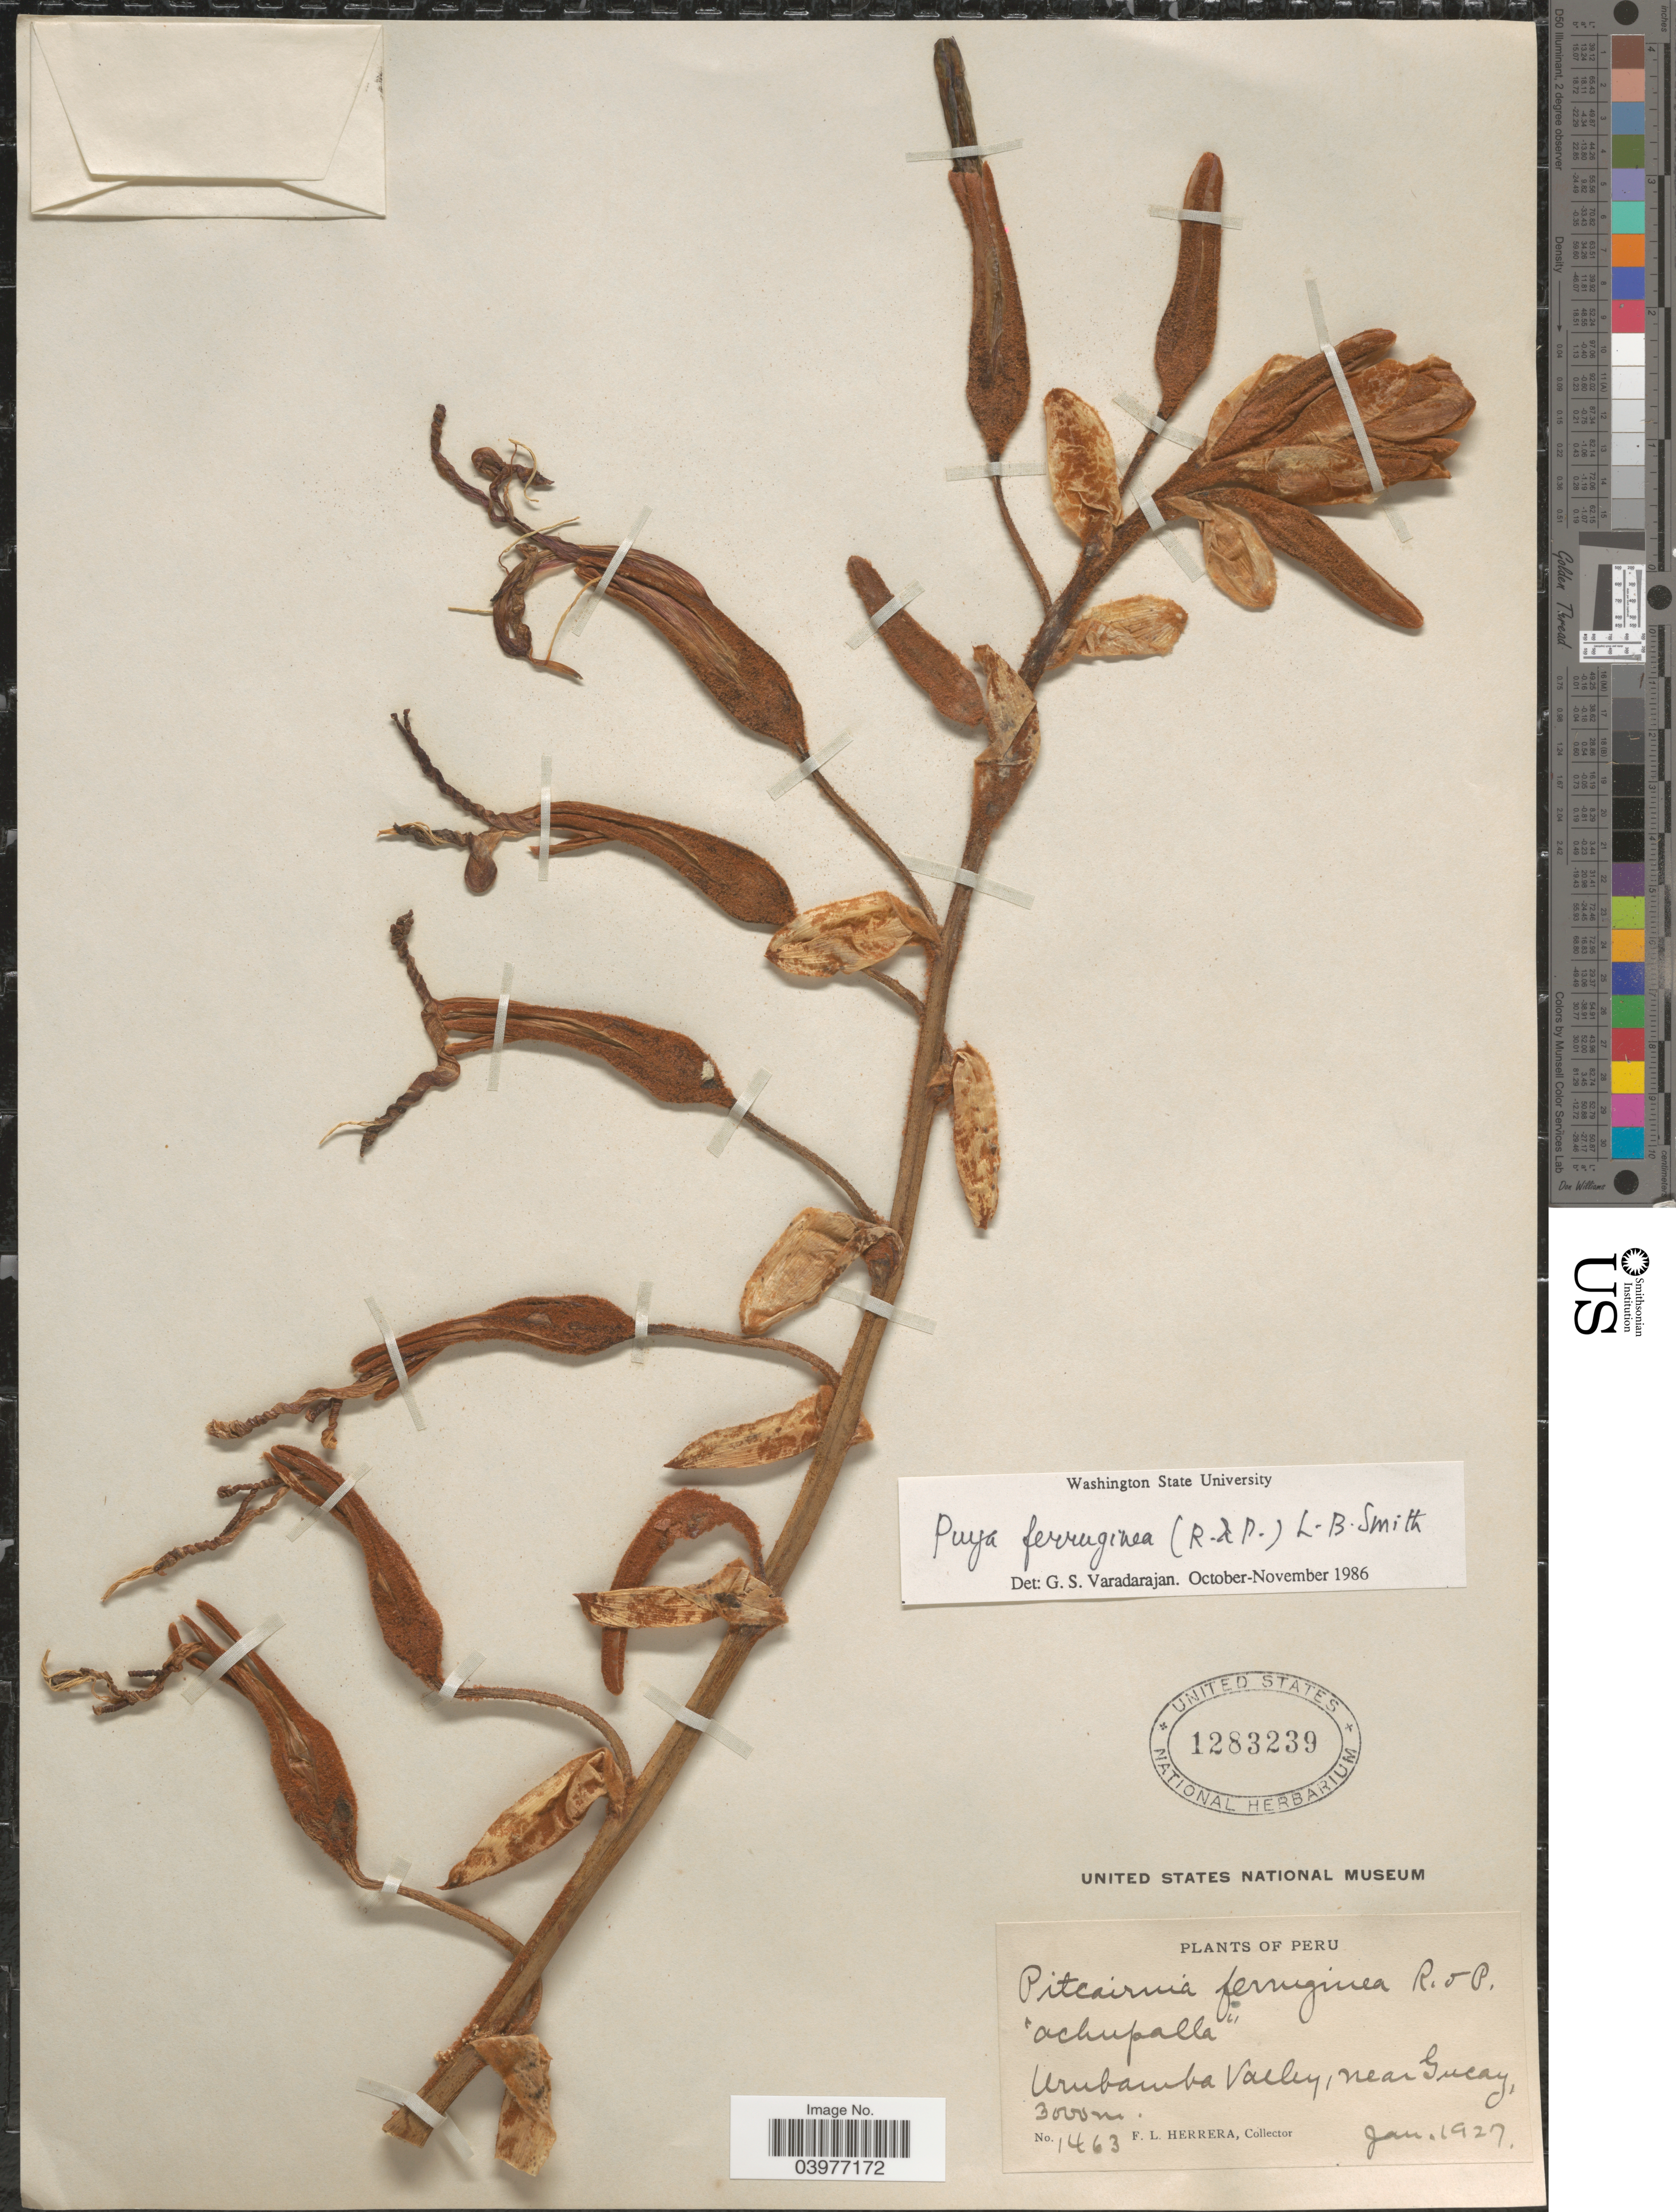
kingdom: Plantae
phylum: Tracheophyta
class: Liliopsida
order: Poales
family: Bromeliaceae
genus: Puya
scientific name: Puya ferruginea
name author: (Ruiz & Pav.) L.B. Sm.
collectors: F. L. Herrera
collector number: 1463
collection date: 1927-01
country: Peru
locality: Urubamba Valley, near Gucay.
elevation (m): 3000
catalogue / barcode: US 1283239